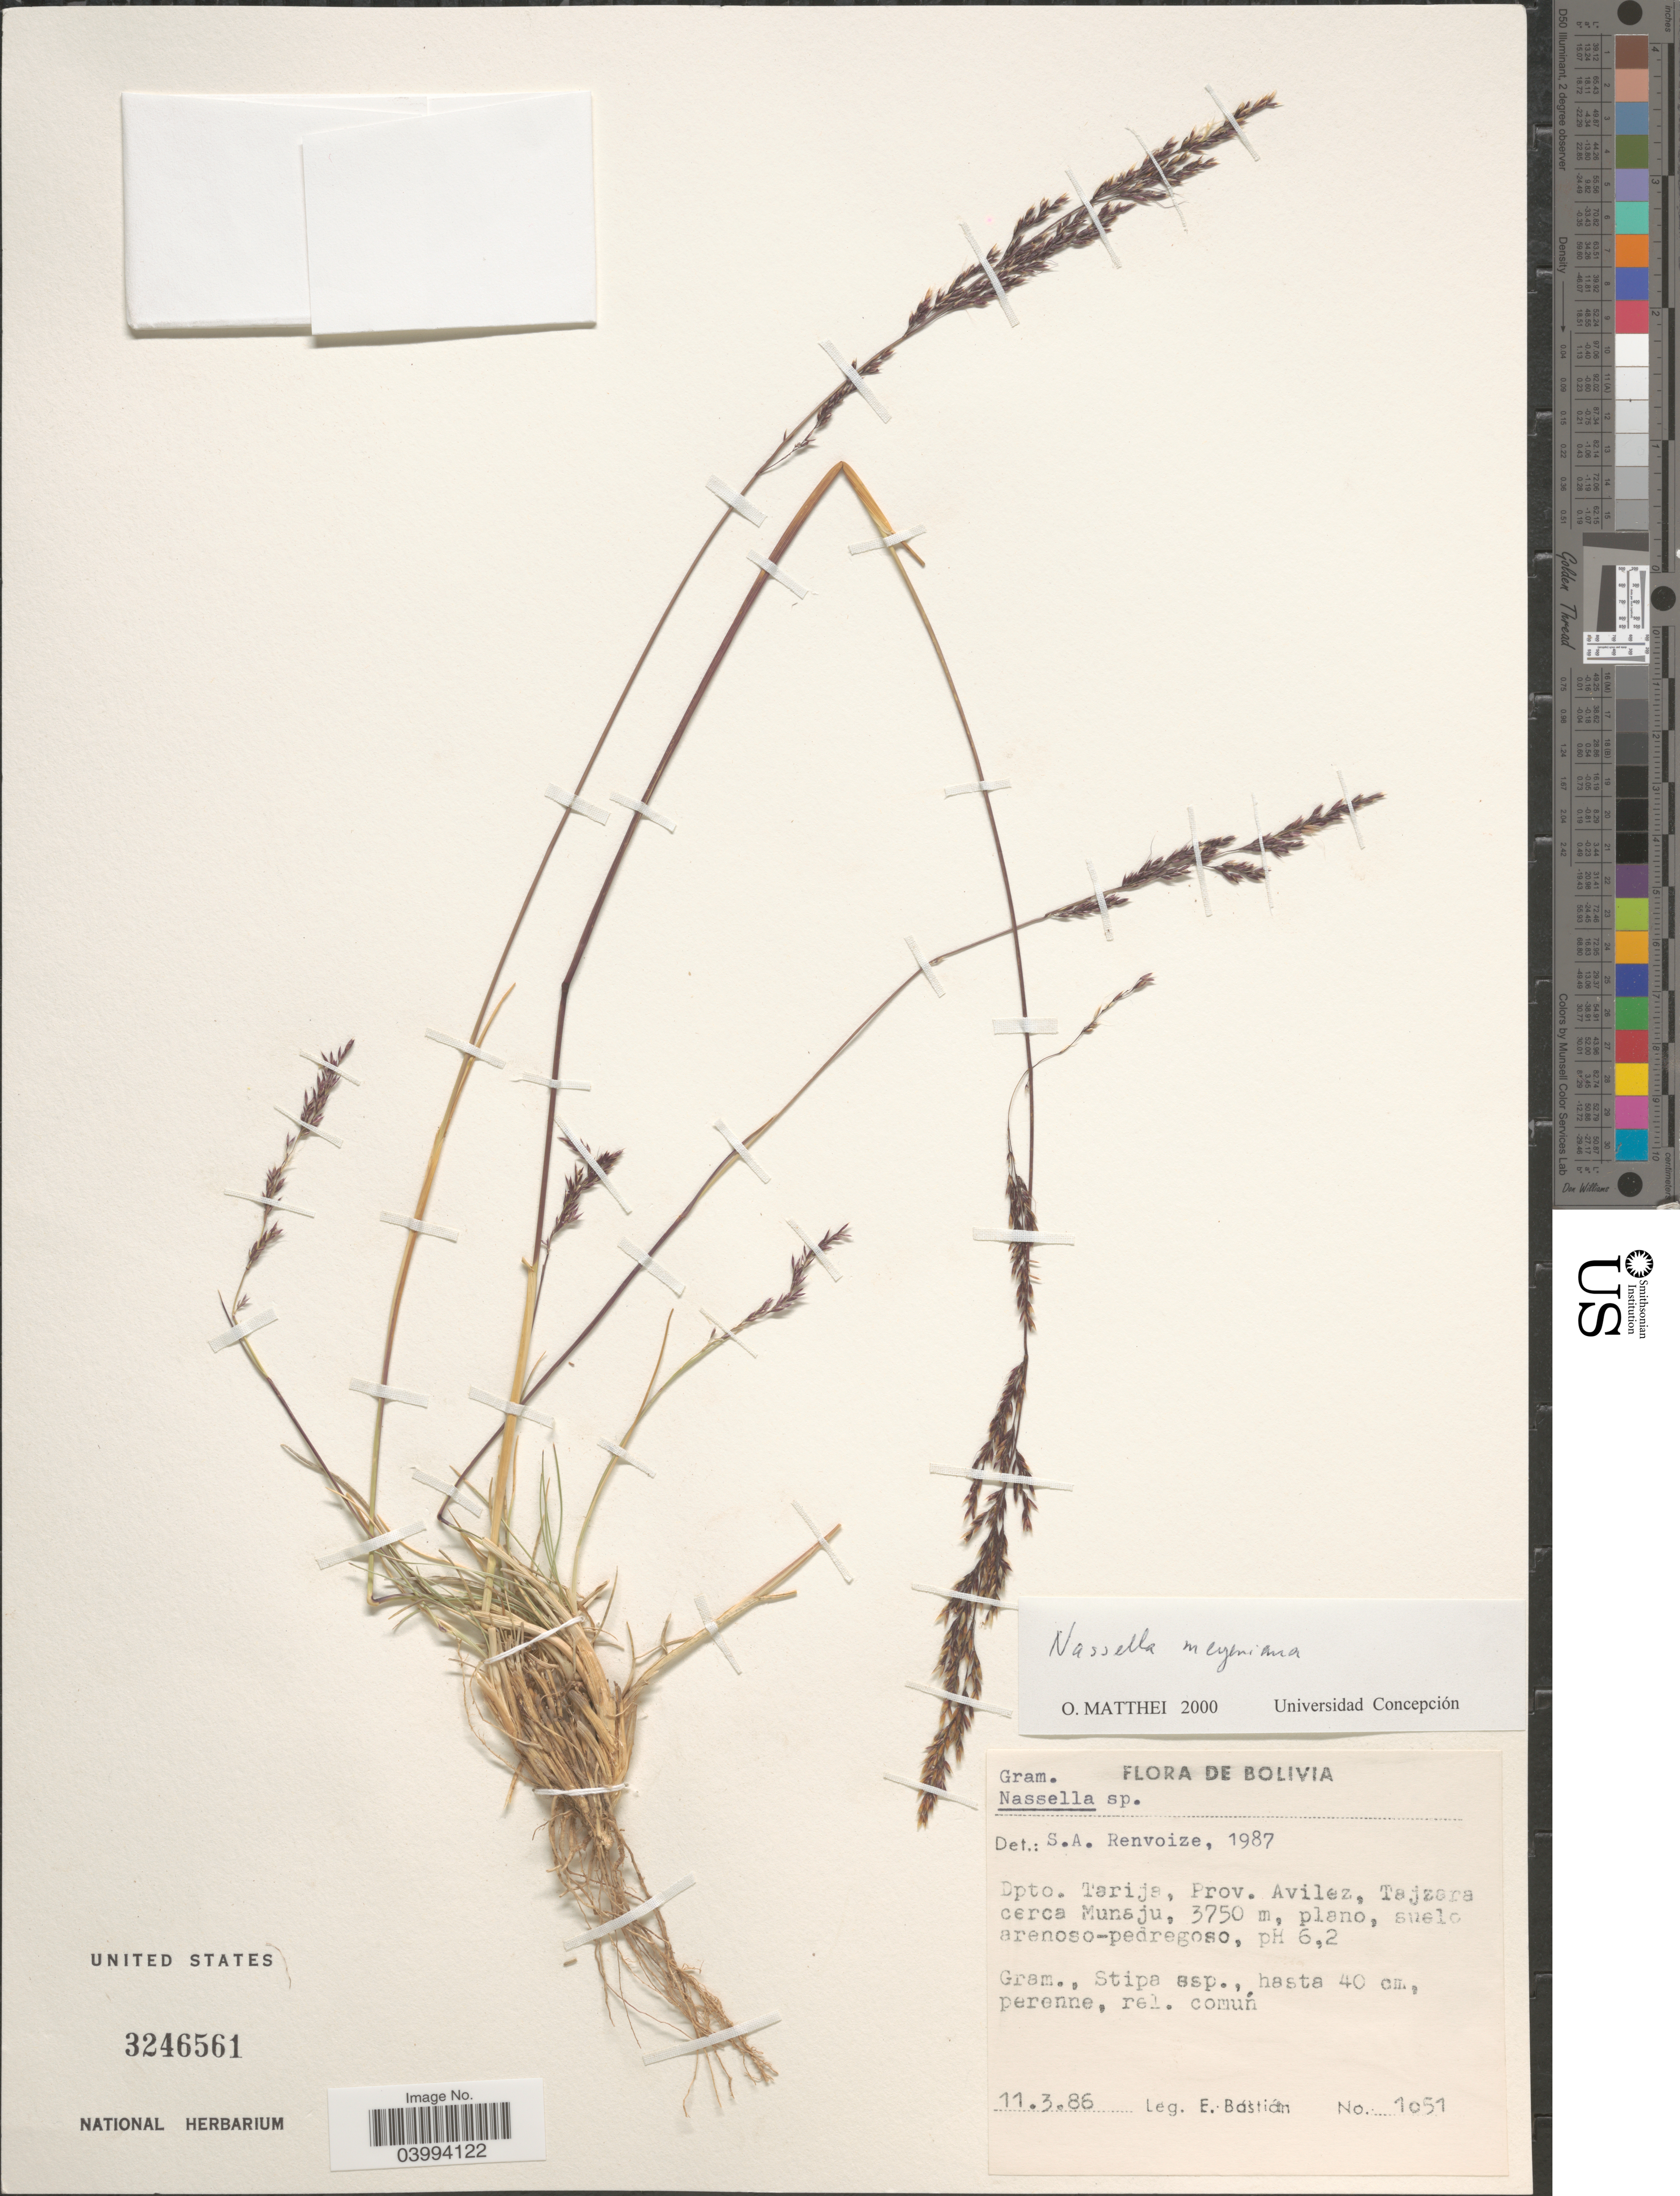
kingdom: Plantae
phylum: Tracheophyta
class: Liliopsida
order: Poales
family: Poaceae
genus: Nassella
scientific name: Nassella meyeniana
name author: (Trin. & Rupr.) Parodi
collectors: E. Bastian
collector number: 1051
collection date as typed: Transcribed d/m/y: 11/3/86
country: Bolivia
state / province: Tarija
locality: Dpto. Tarija, Prov. Avilez, Tajzara, cerca Munaju.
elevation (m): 3750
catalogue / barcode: US 3246561